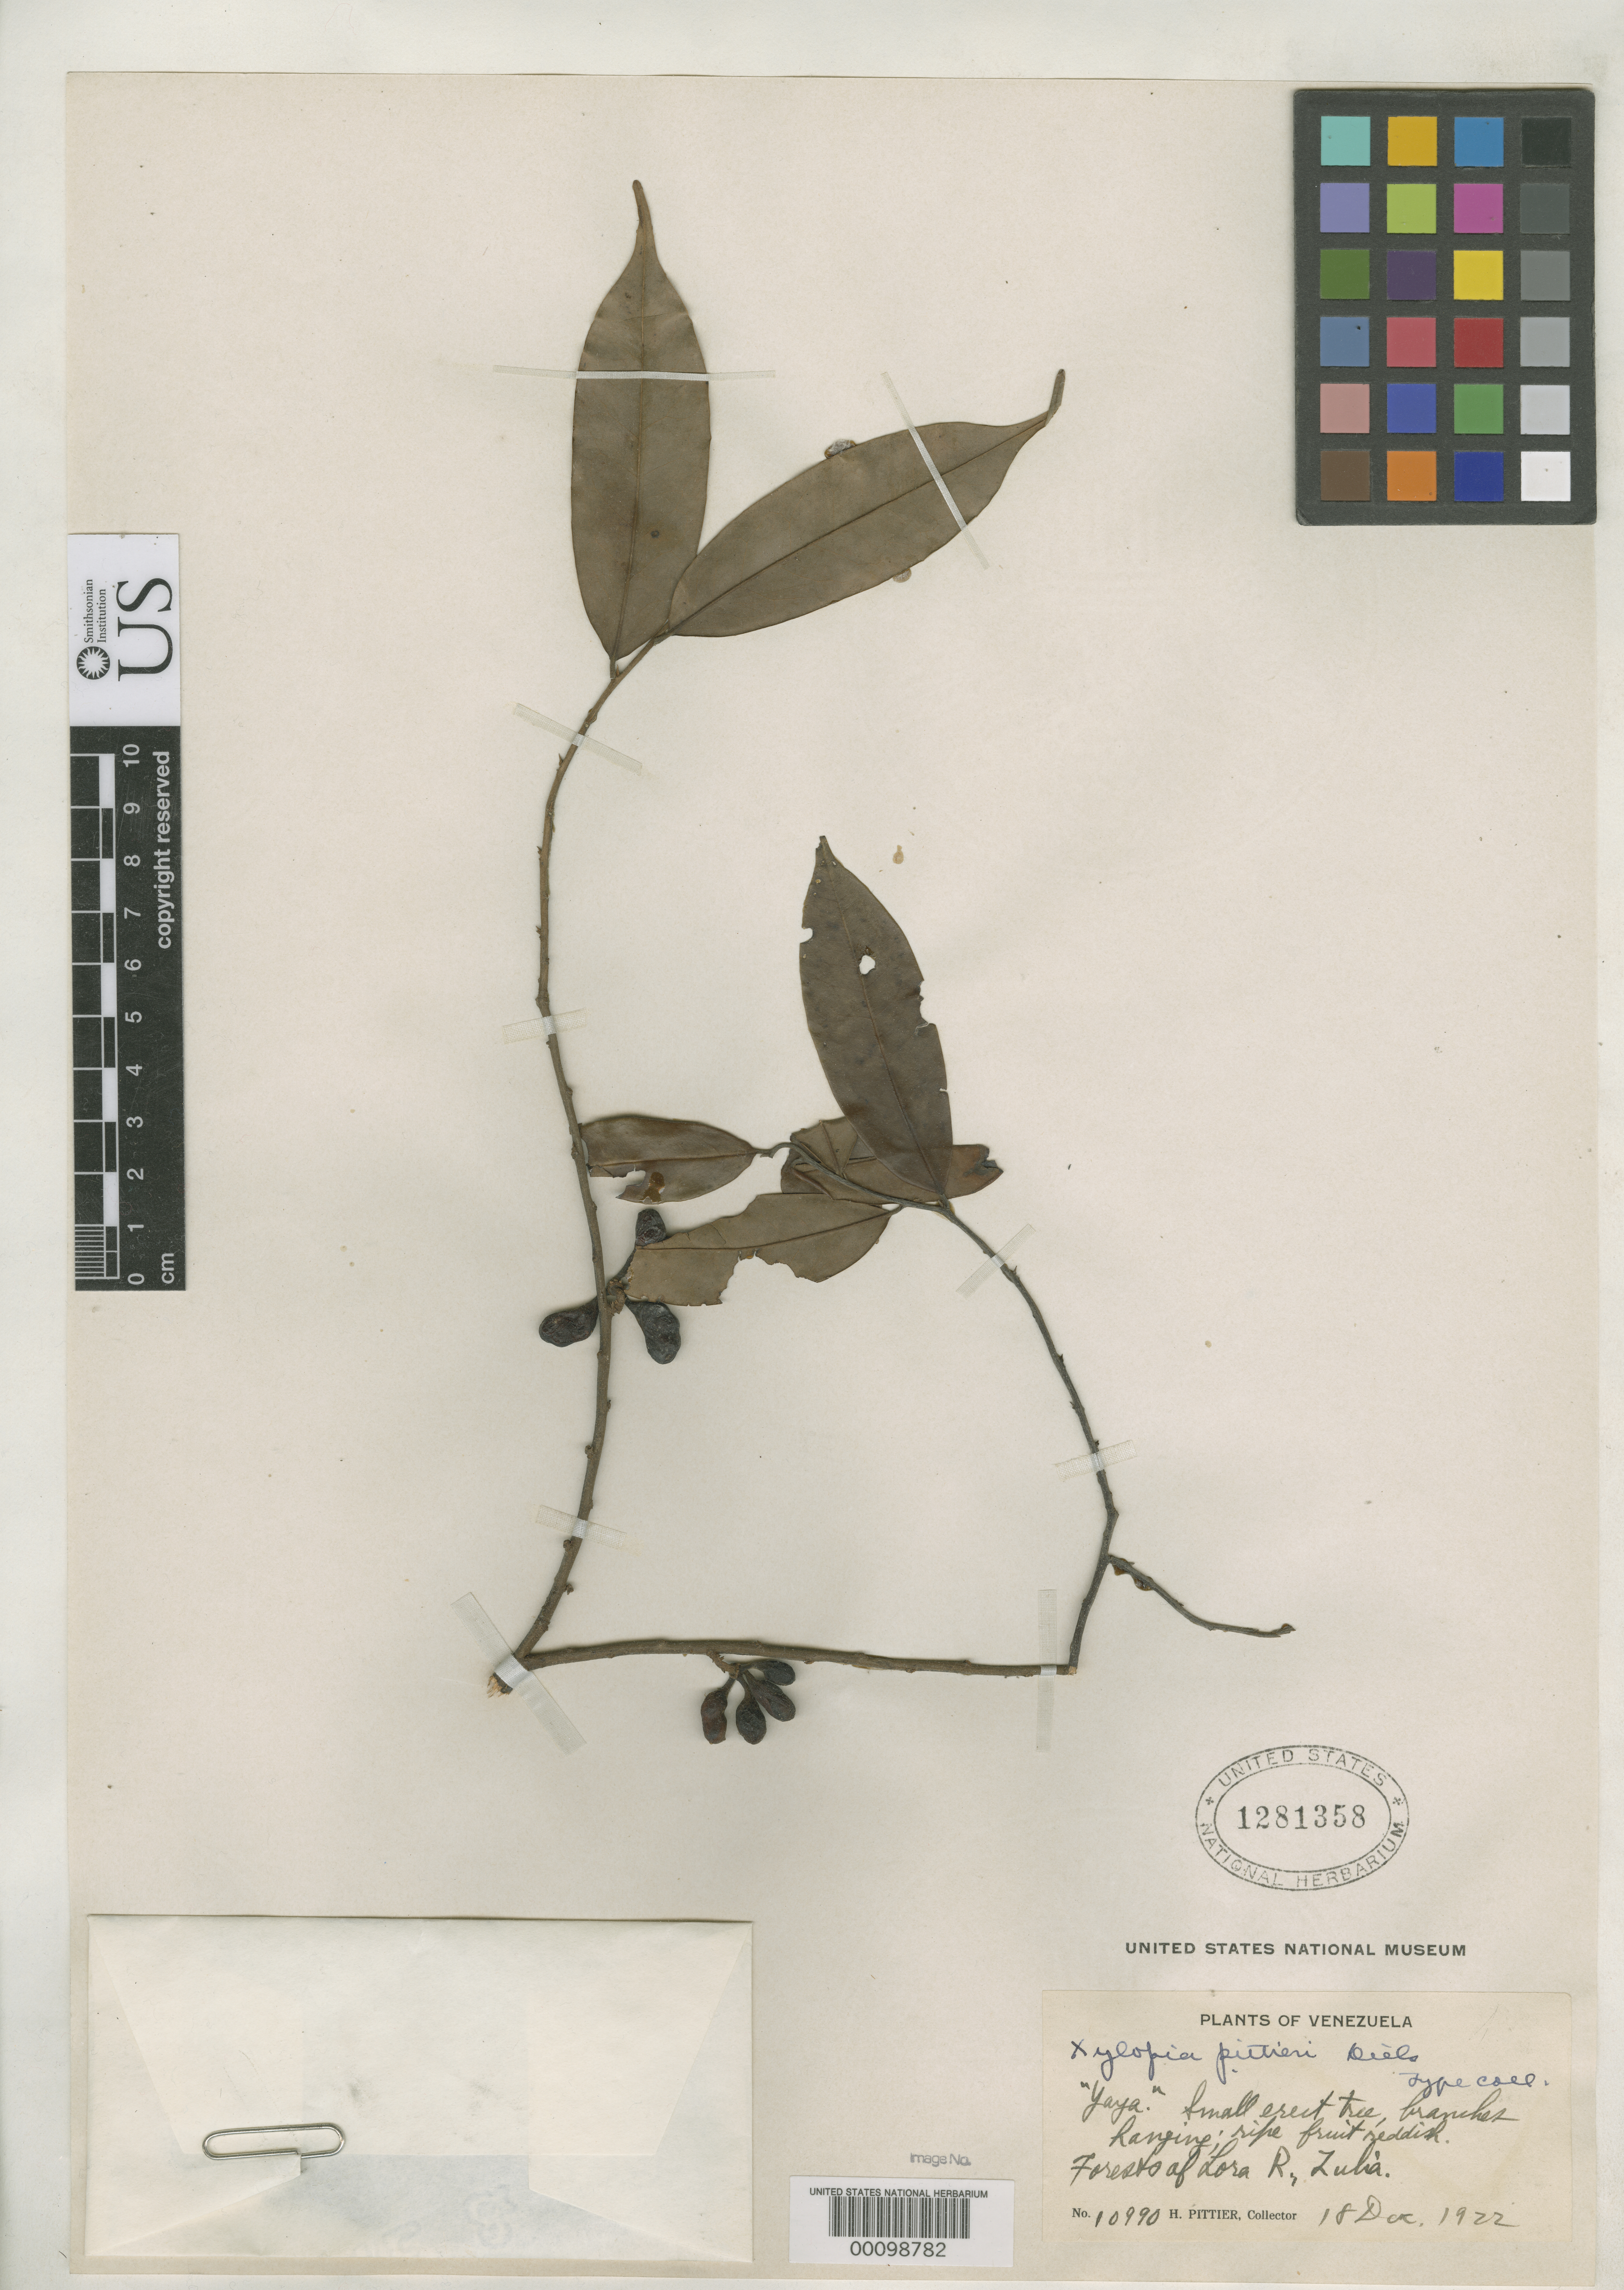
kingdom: Plantae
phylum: Tracheophyta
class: Magnoliopsida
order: Magnoliales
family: Annonaceae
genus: Xylopia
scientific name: Xylopia pittieri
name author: Diels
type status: Isotype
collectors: H. F. Pittier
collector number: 10990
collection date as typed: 18 Dec 1922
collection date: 1922-12-18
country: Venezuela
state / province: Zulia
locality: Lora River.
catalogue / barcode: US 1281358